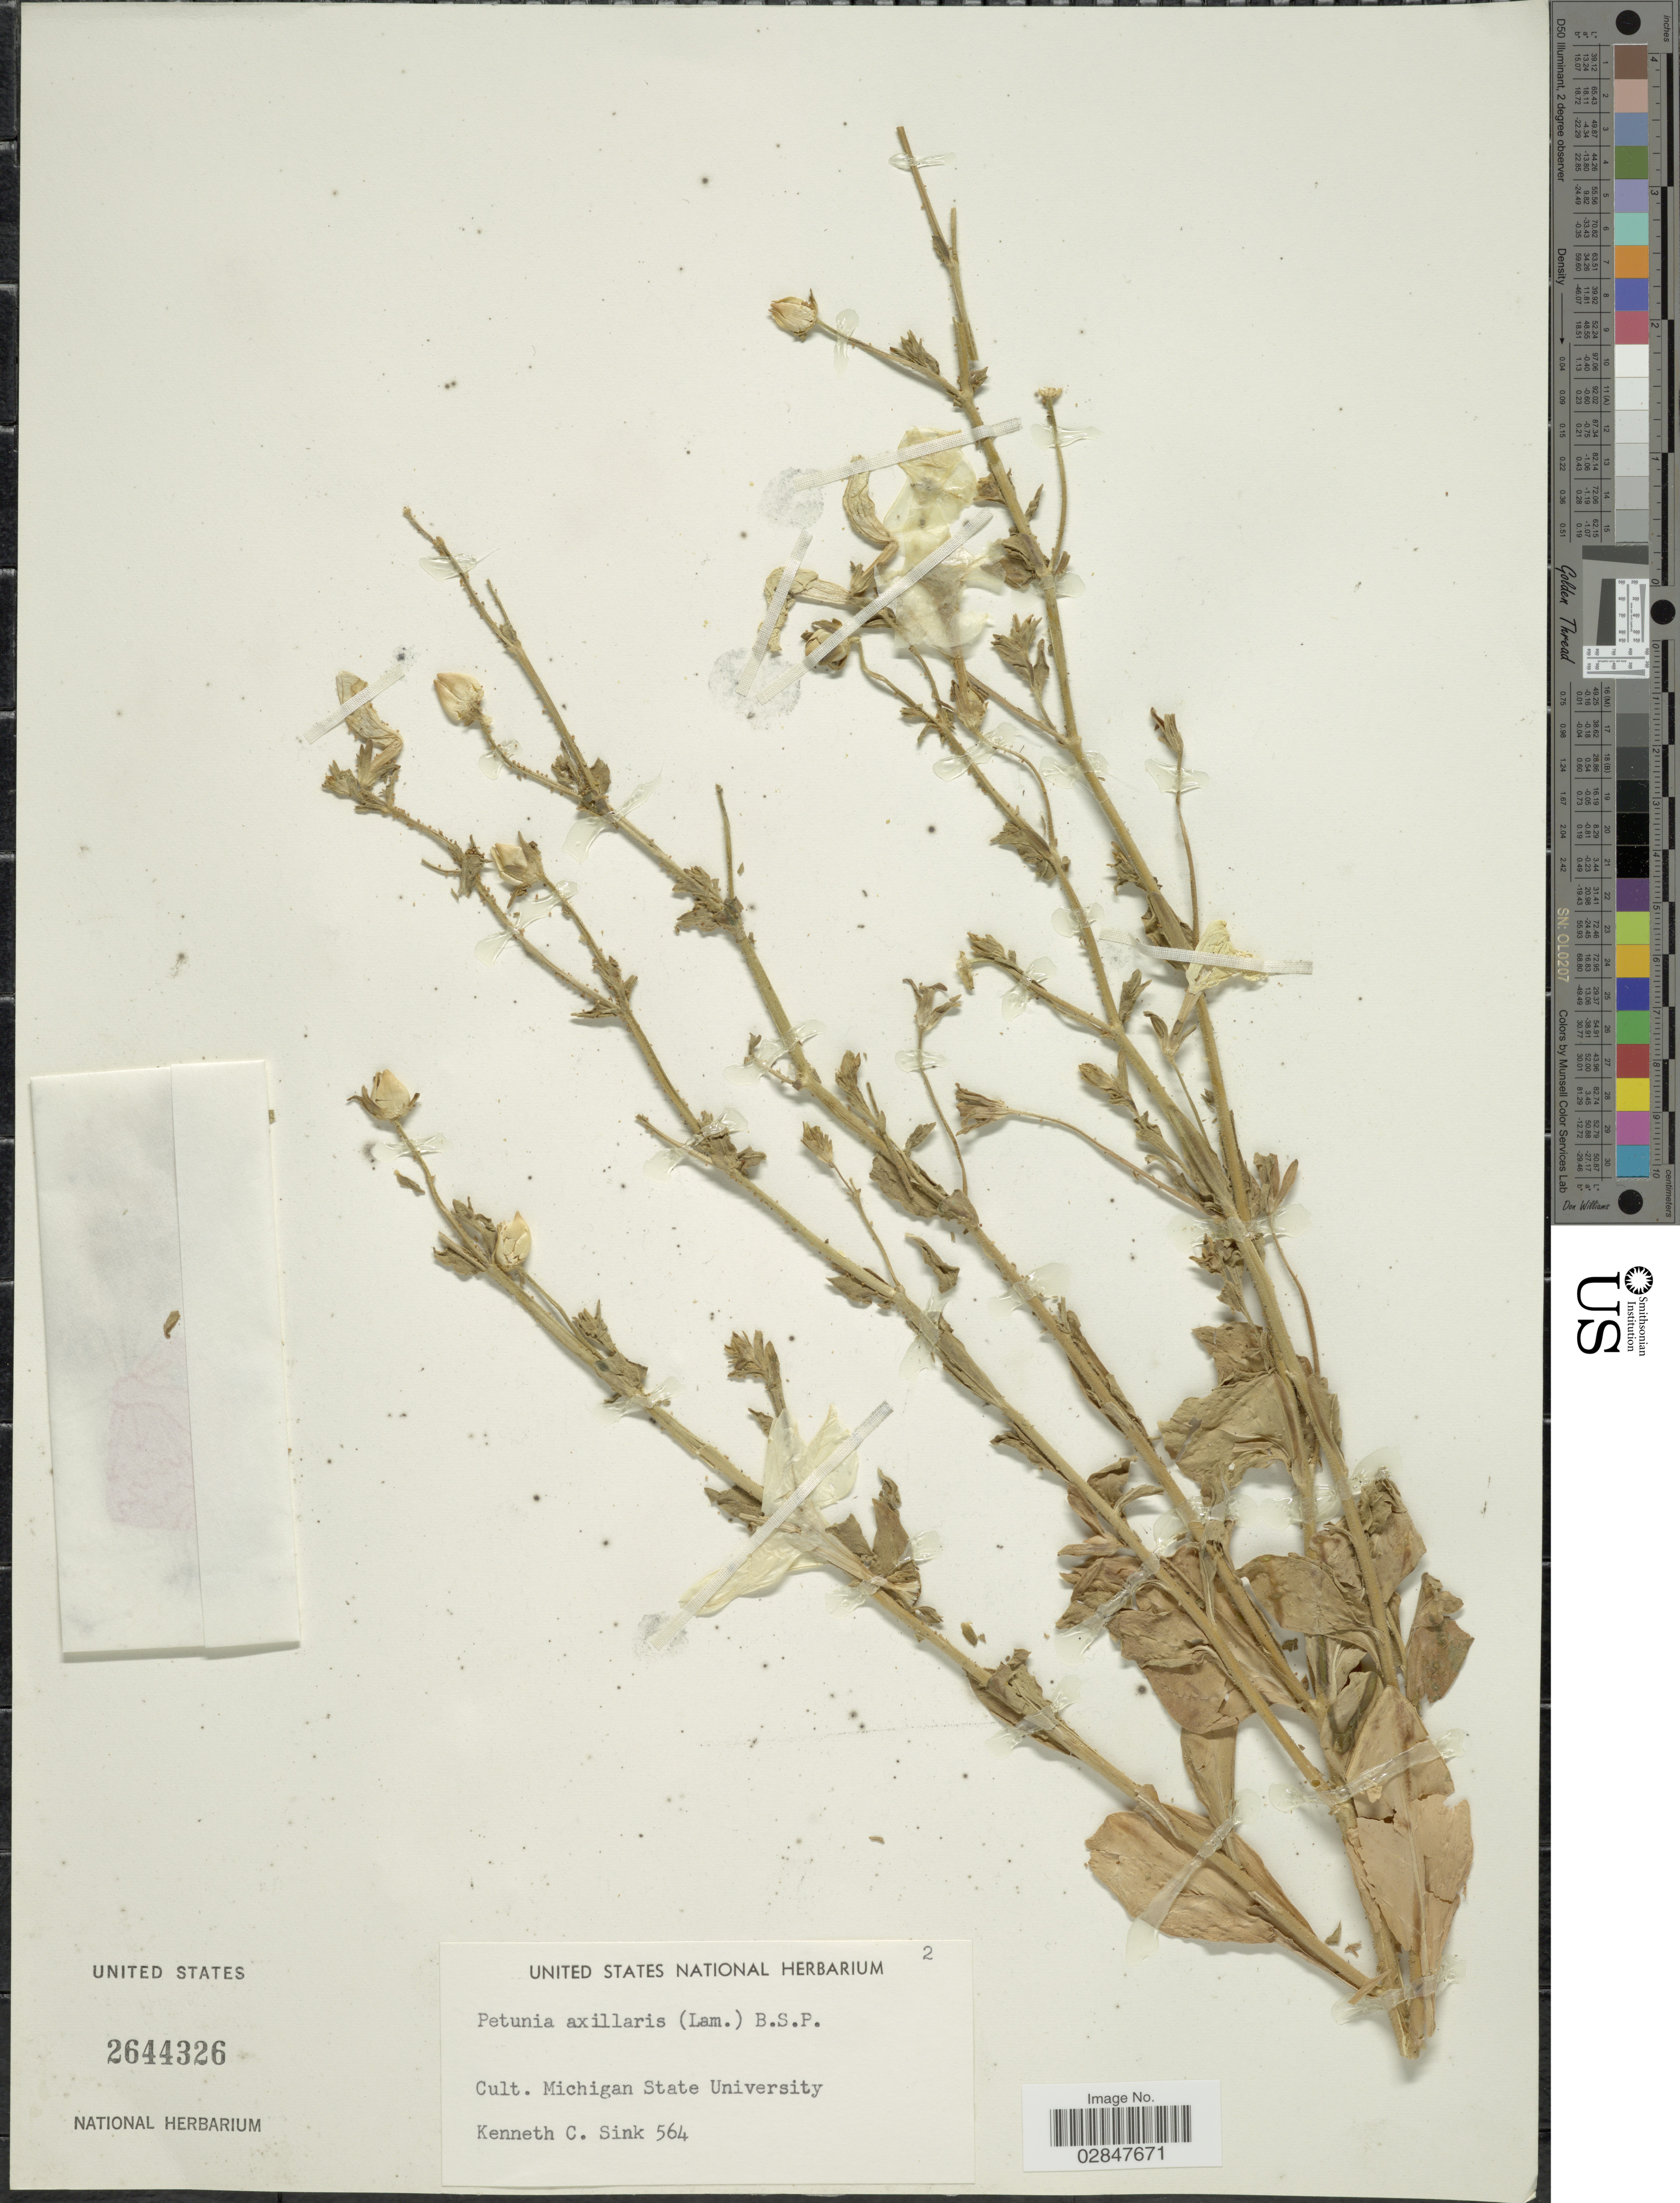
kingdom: Plantae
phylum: Tracheophyta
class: Magnoliopsida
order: Solanales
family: Solanaceae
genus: Petunia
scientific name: Petunia axillaris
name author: (Lam.) Britton, Stearns & Poggenb.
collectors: K. Sink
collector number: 564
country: United States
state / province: Michigan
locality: Michigan State Univ.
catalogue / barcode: US 2644326